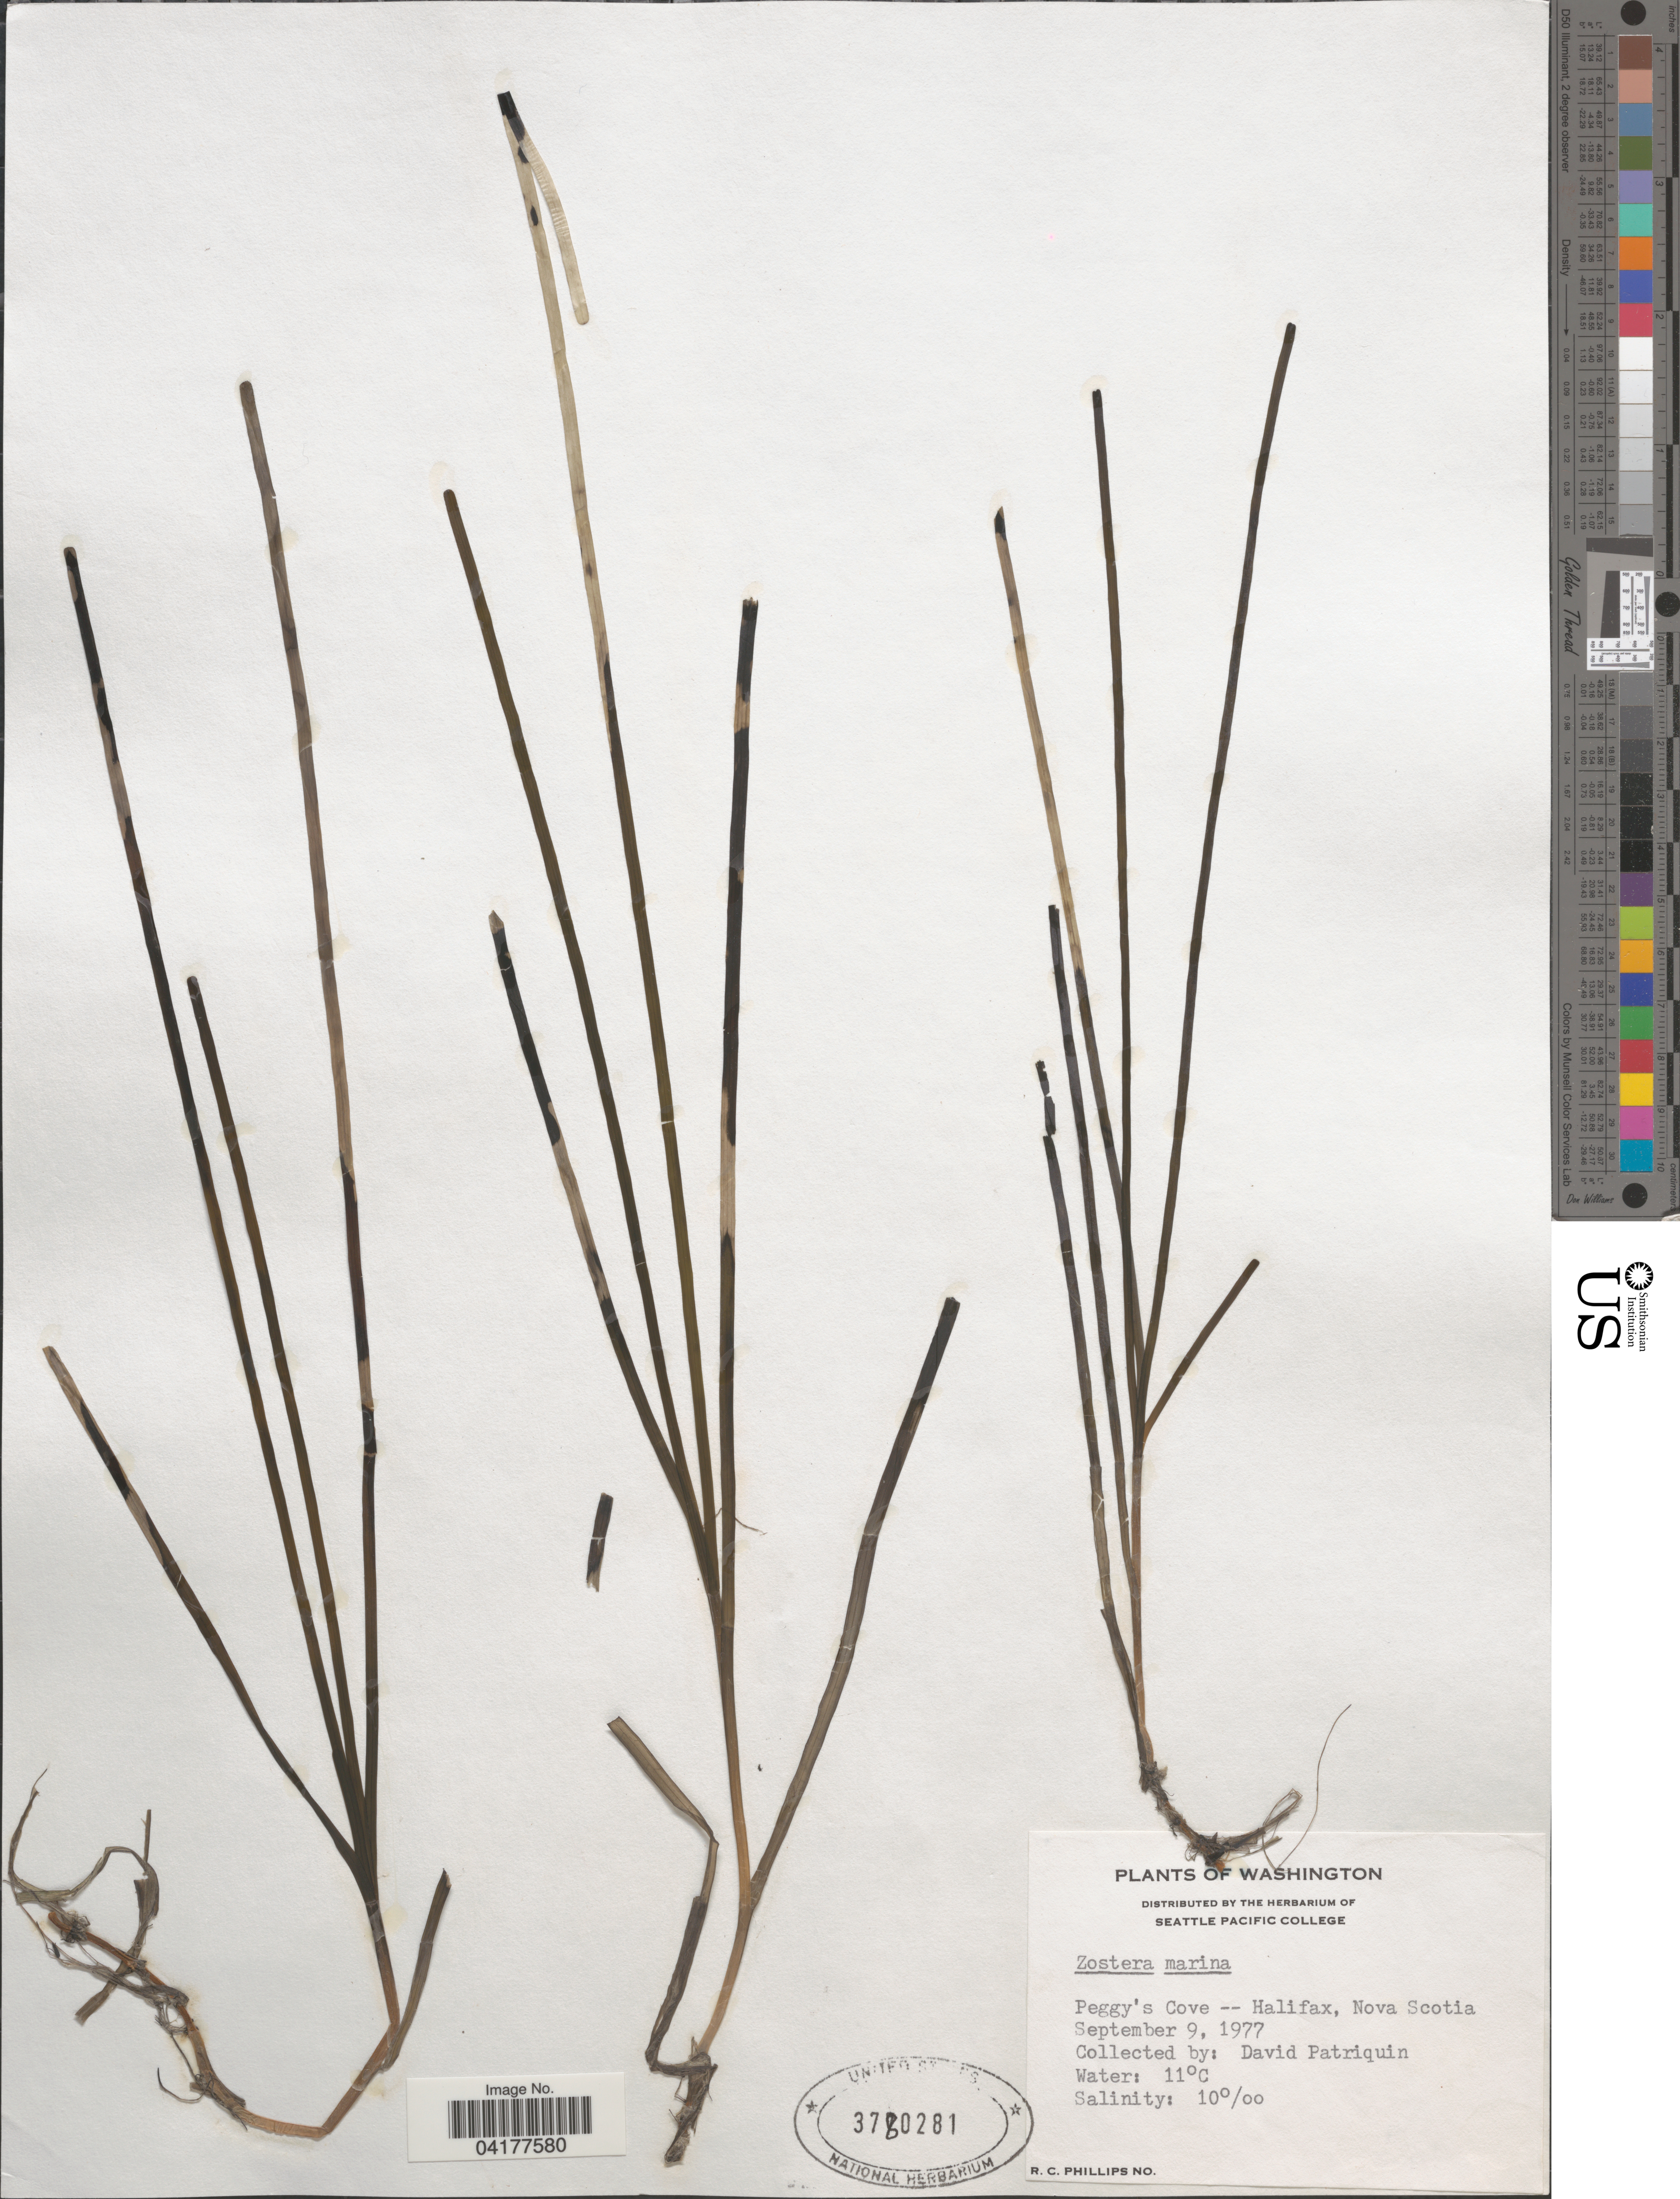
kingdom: Plantae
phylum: Tracheophyta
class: Liliopsida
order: Alismatales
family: Zosteraceae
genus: Zostera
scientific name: Zostera marina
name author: L.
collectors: D. Patriquin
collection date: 1977-09-09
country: Canada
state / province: Nova Scotia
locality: Peggy's Cove -- Halifax.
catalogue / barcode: US 3780281